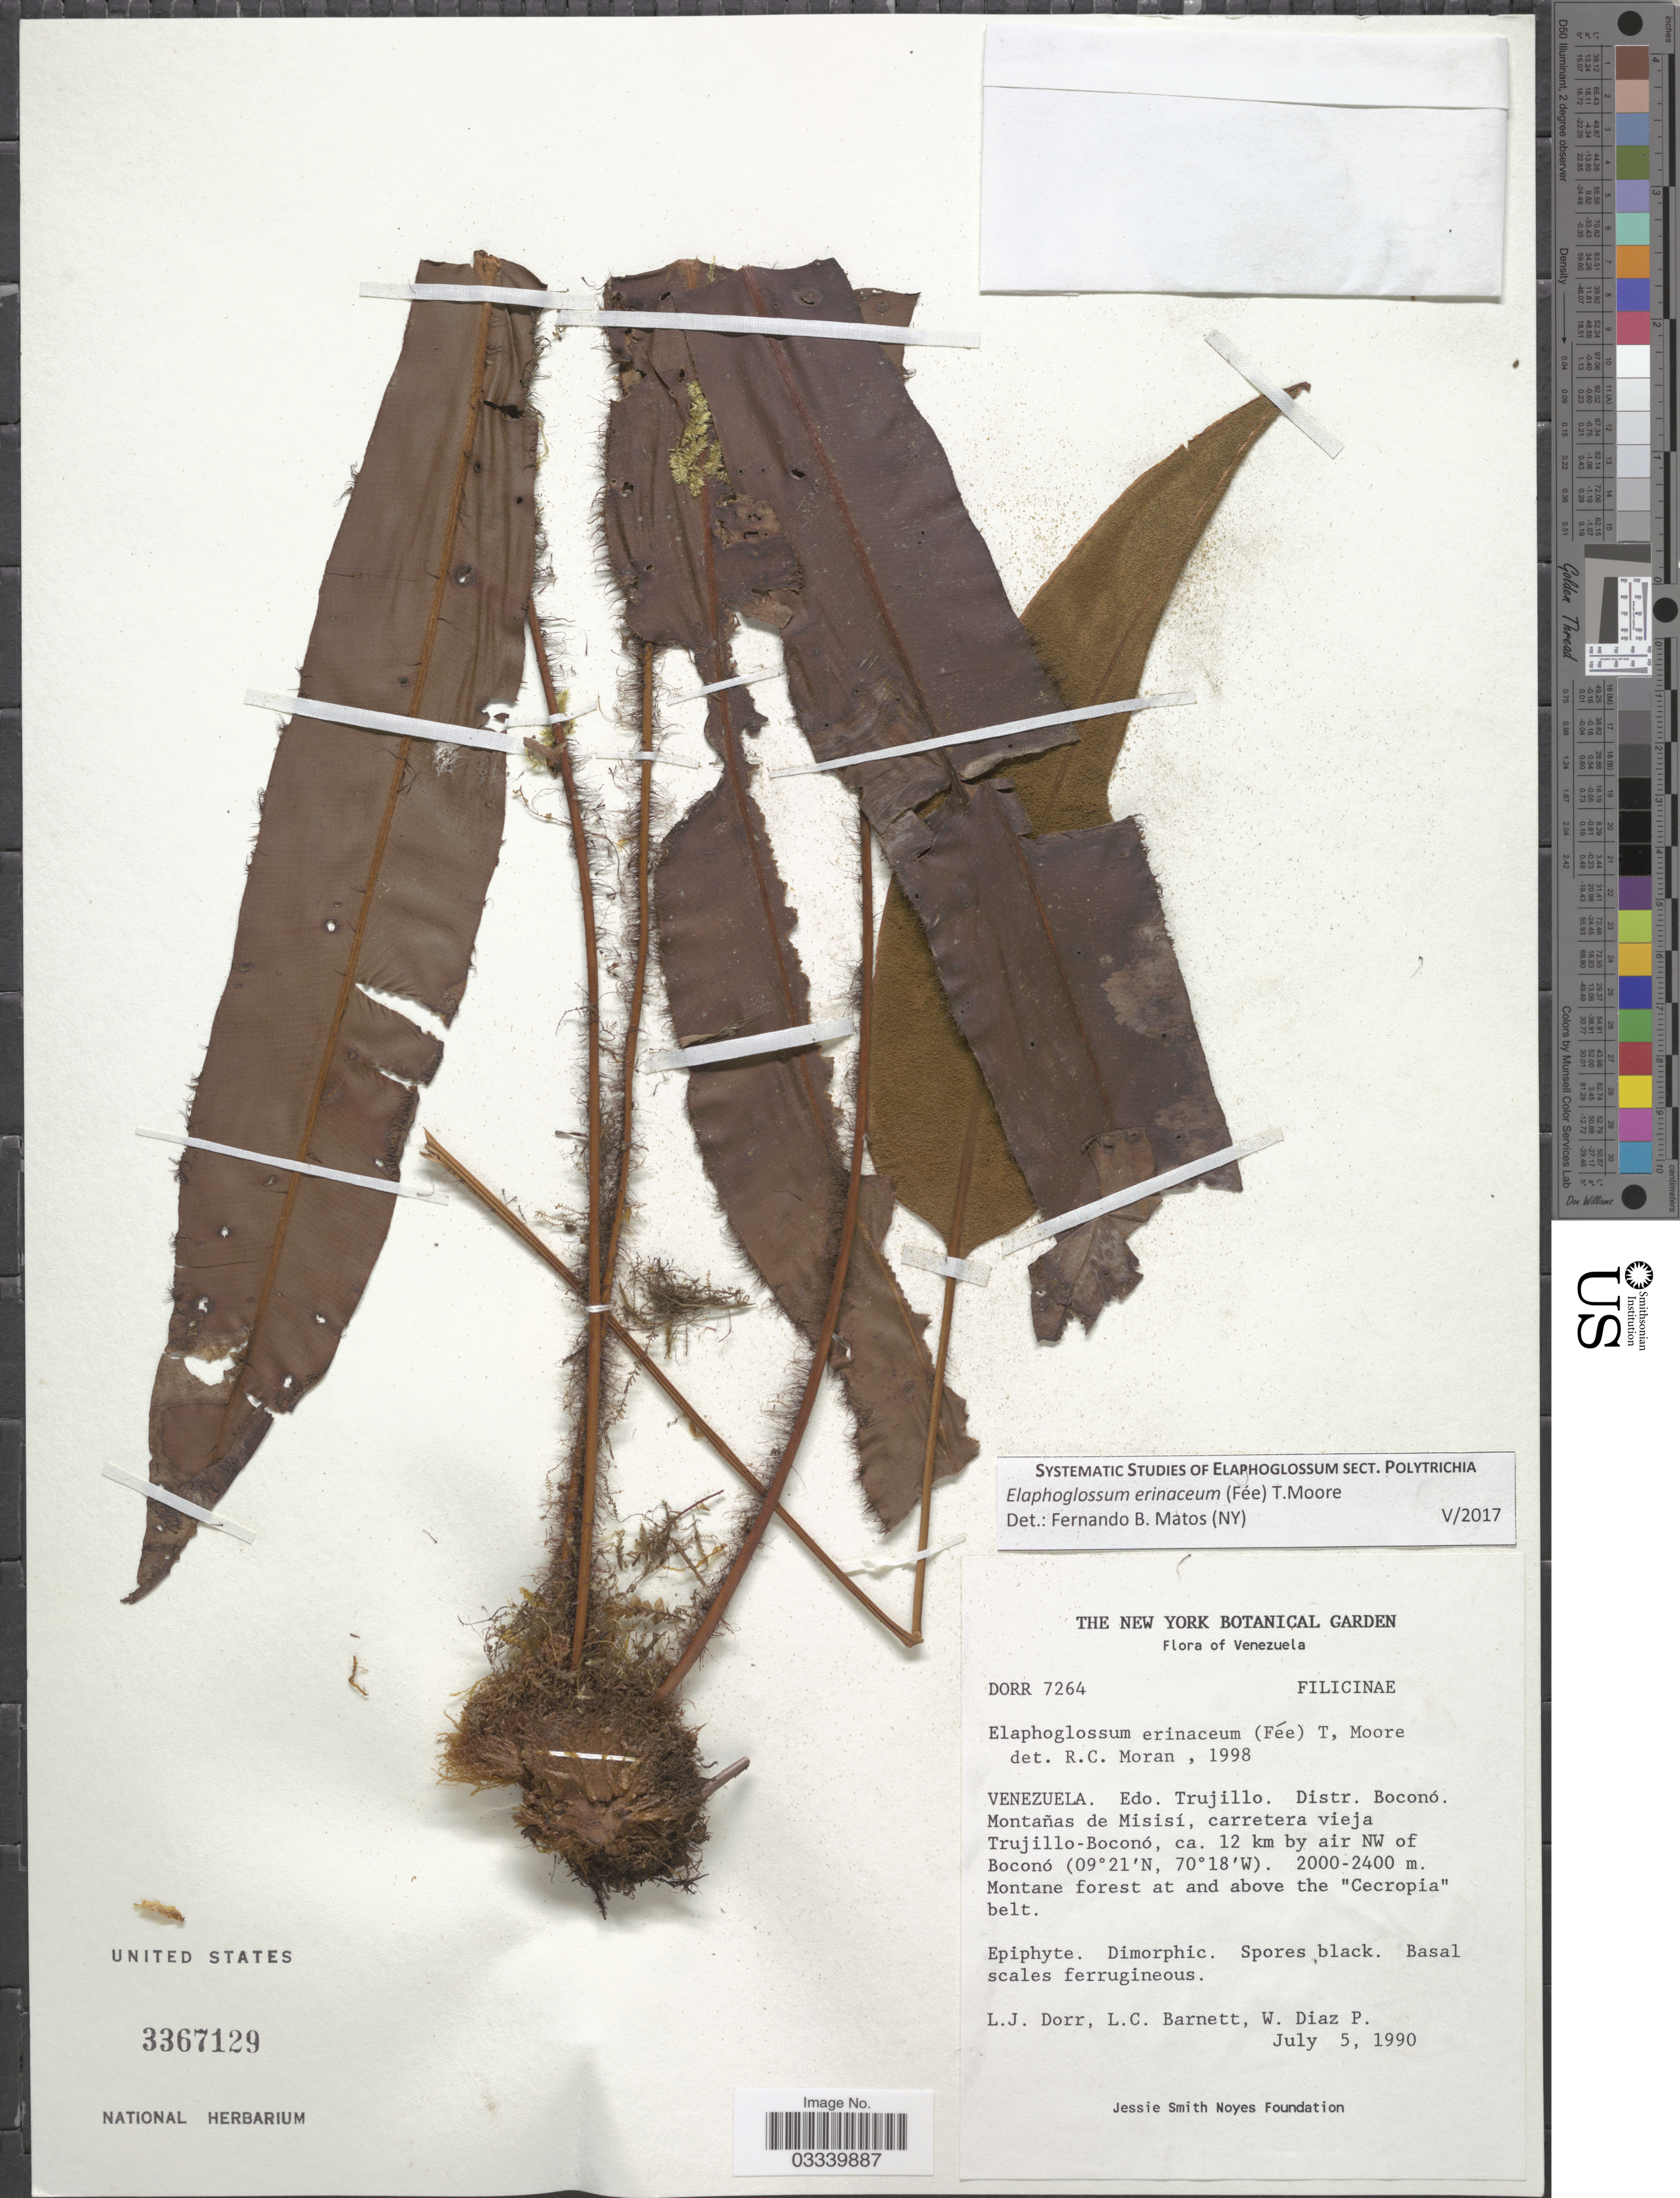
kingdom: Plantae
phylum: Tracheophyta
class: Polypodiopsida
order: Polypodiales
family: Dryopteridaceae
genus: Elaphoglossum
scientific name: Elaphoglossum erinaceum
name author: (Fée) T. Moore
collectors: L. J. Dorr, L. C. Barnett & W. Díaz P.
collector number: DORR 7264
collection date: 1990-07-05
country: Venezuela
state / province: Trujillo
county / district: Boconó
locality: Montañas de Misisi, carretera vieja Trujillo-Boconó, ca. 12 km by air NW of Boconó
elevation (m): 2000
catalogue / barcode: US 3367129